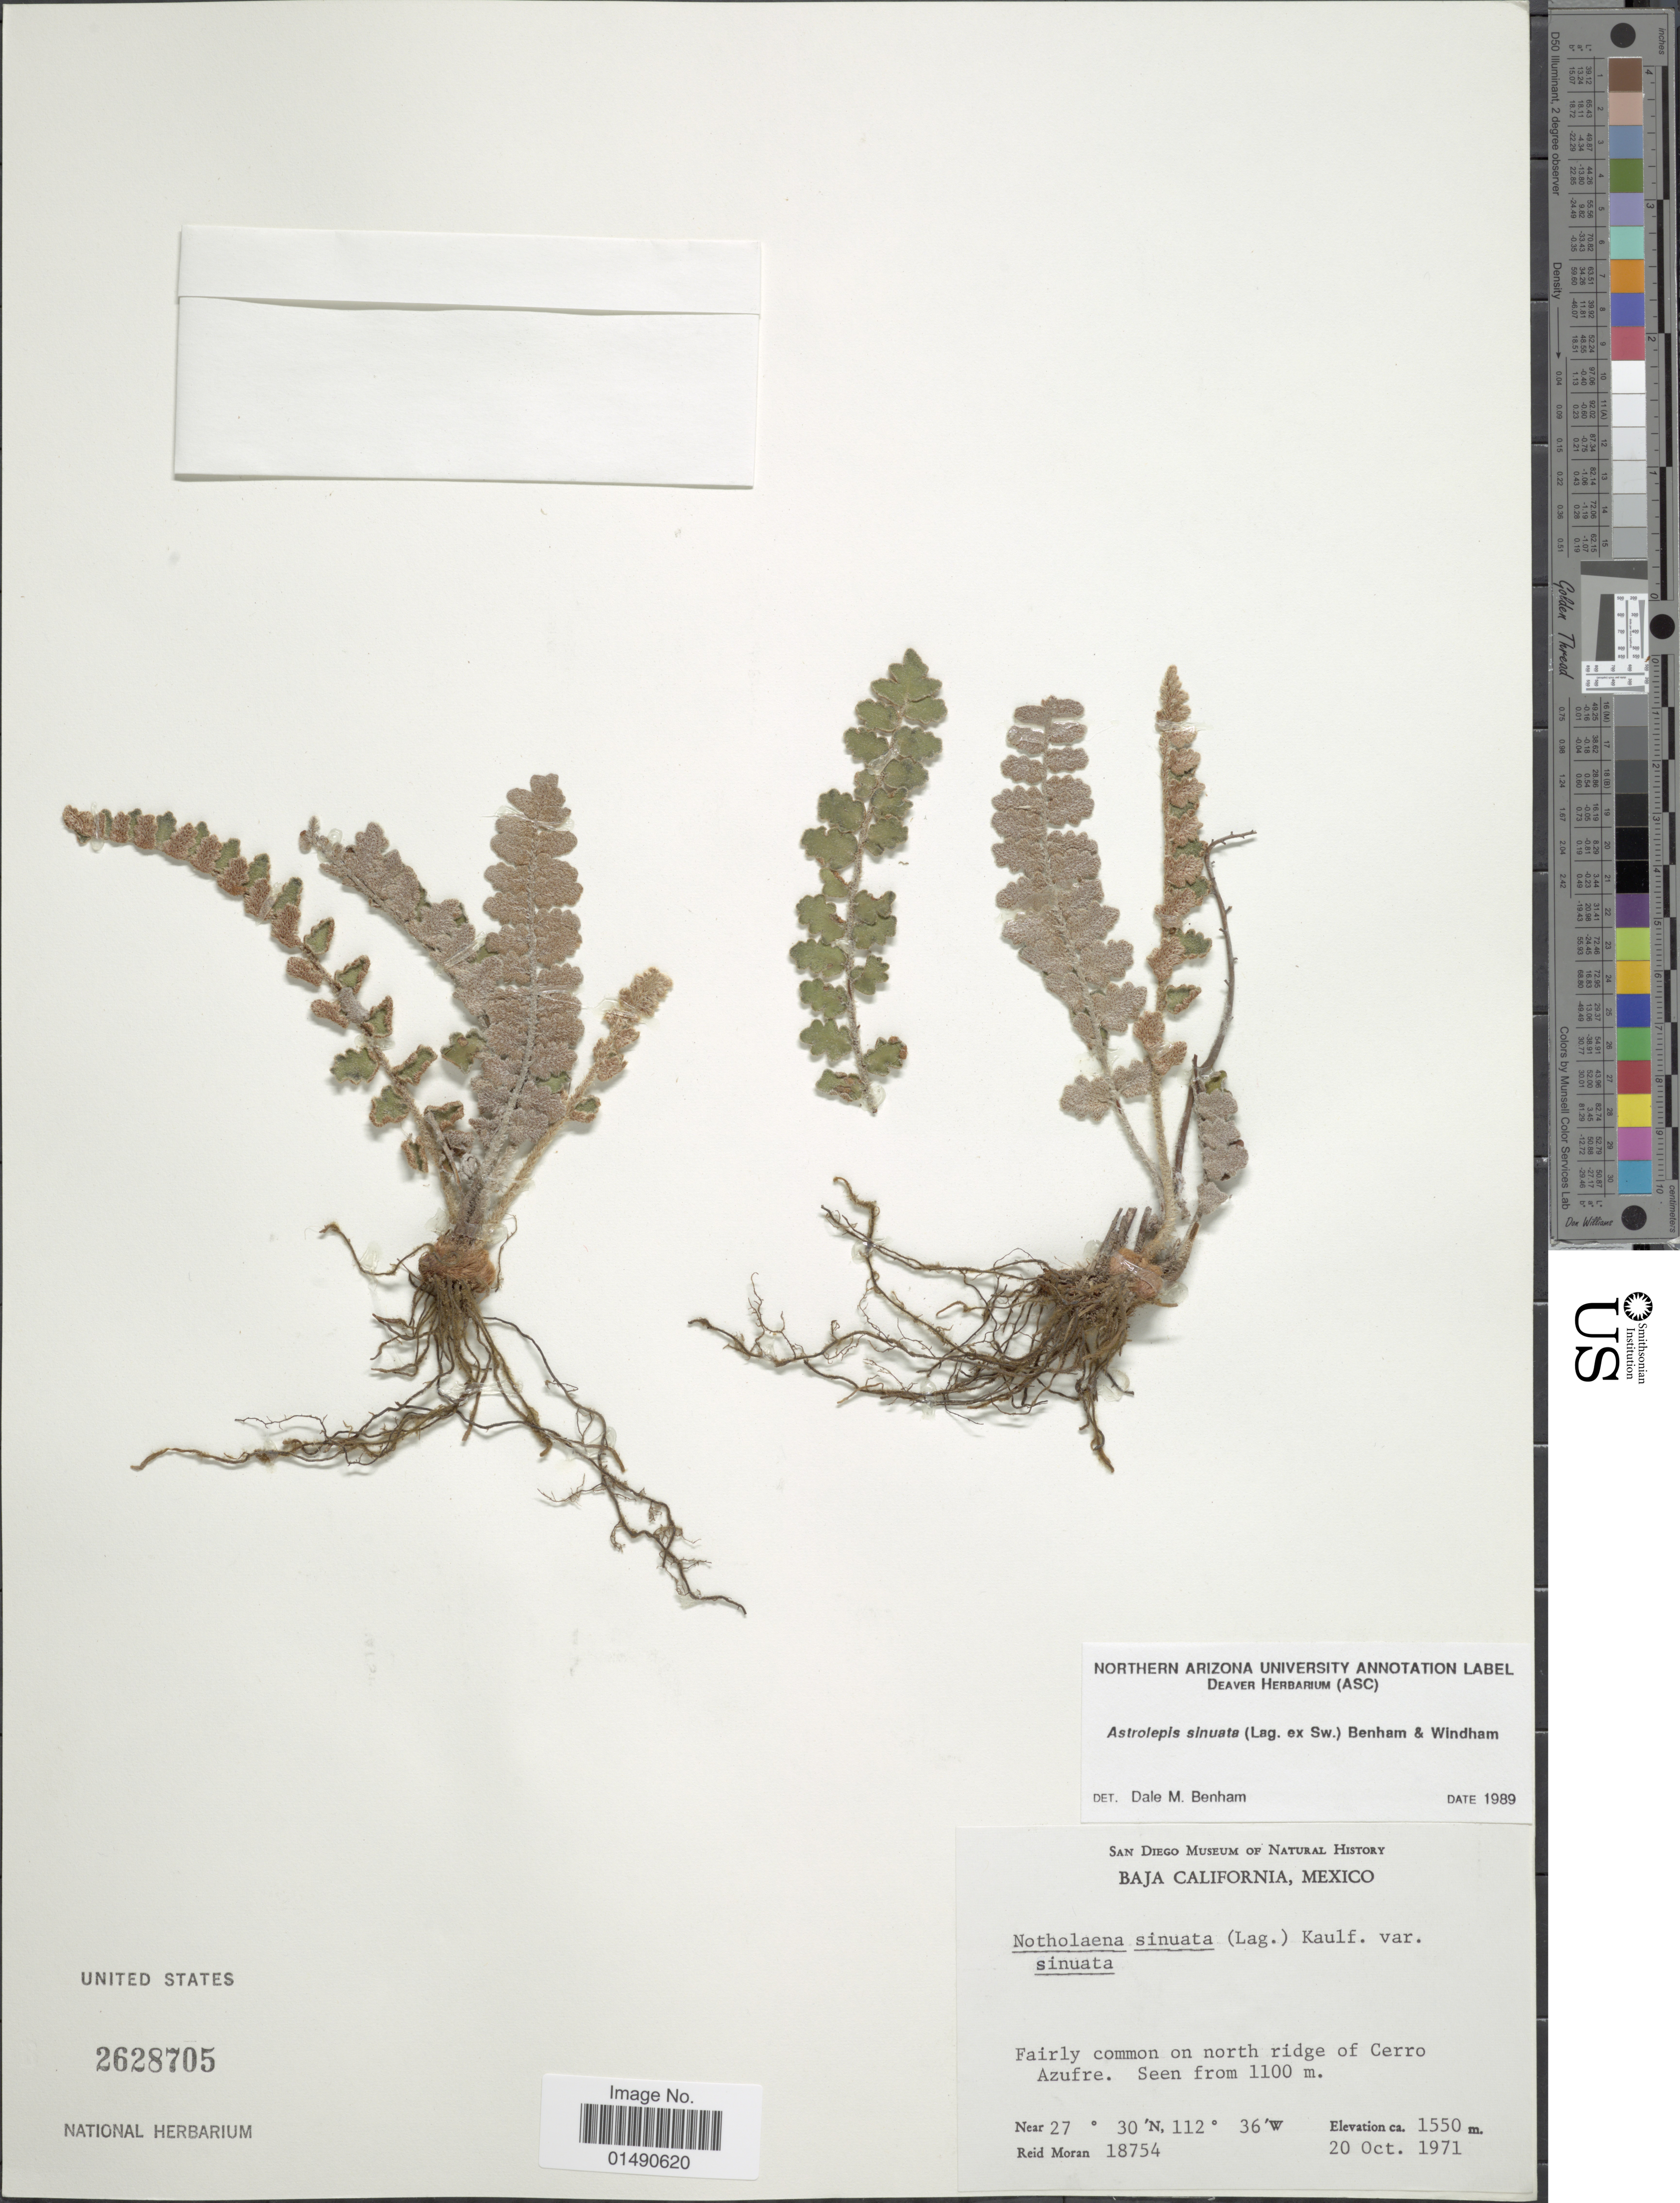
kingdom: Plantae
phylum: Tracheophyta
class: Polypodiopsida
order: Polypodiales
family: Pteridaceae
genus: Astrolepis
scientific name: Astrolepis sinuata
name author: (Lag. ex Sw.) D.M. Benham & Windham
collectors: R. V. Moran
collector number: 18754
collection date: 1971-10-20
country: Mexico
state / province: Baja California Sur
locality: Fairly common on north ridge of Cerro Azufre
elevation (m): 1550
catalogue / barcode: US 2428705